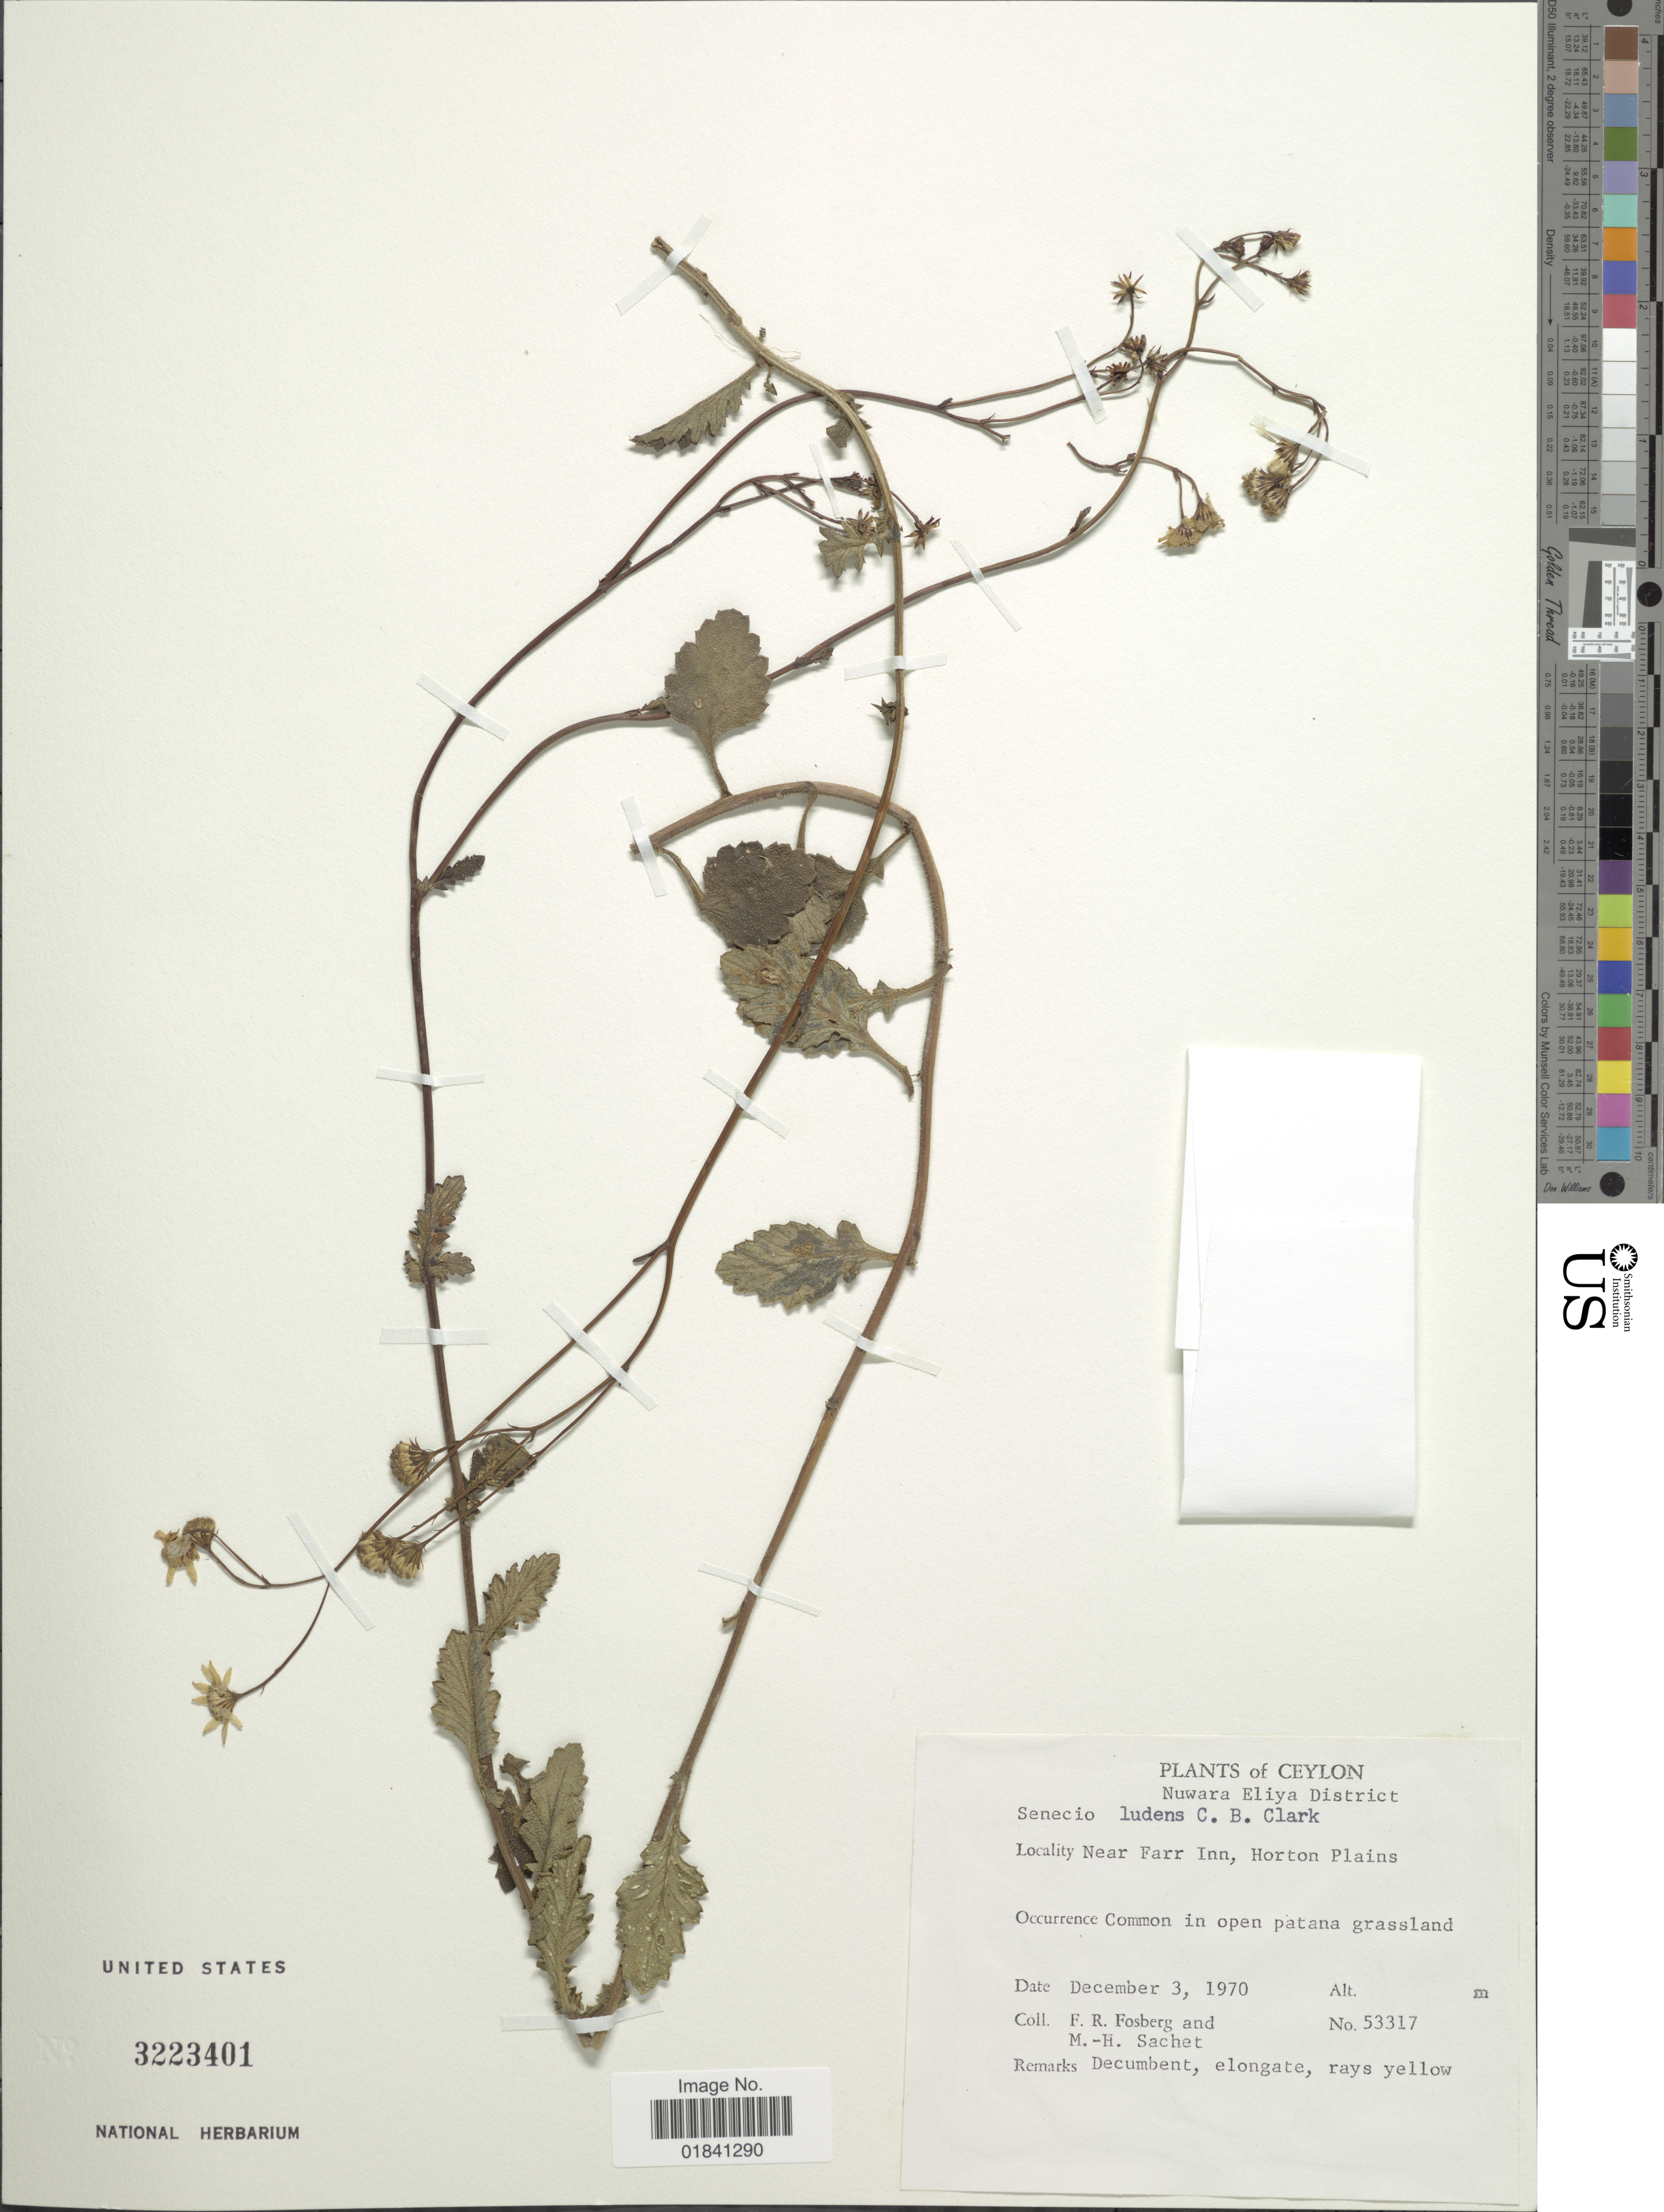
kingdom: Plantae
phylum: Tracheophyta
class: Magnoliopsida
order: Asterales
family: Asteraceae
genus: Senecio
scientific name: Senecio ludens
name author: Clarke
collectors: F. R. Fosberg & M.-H. Sachet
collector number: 53317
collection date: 1970-12-03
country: Sri Lanka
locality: Ceylon, Nuwara Eliya District, Near Farr Inn, Horton Plains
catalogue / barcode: US 3223401